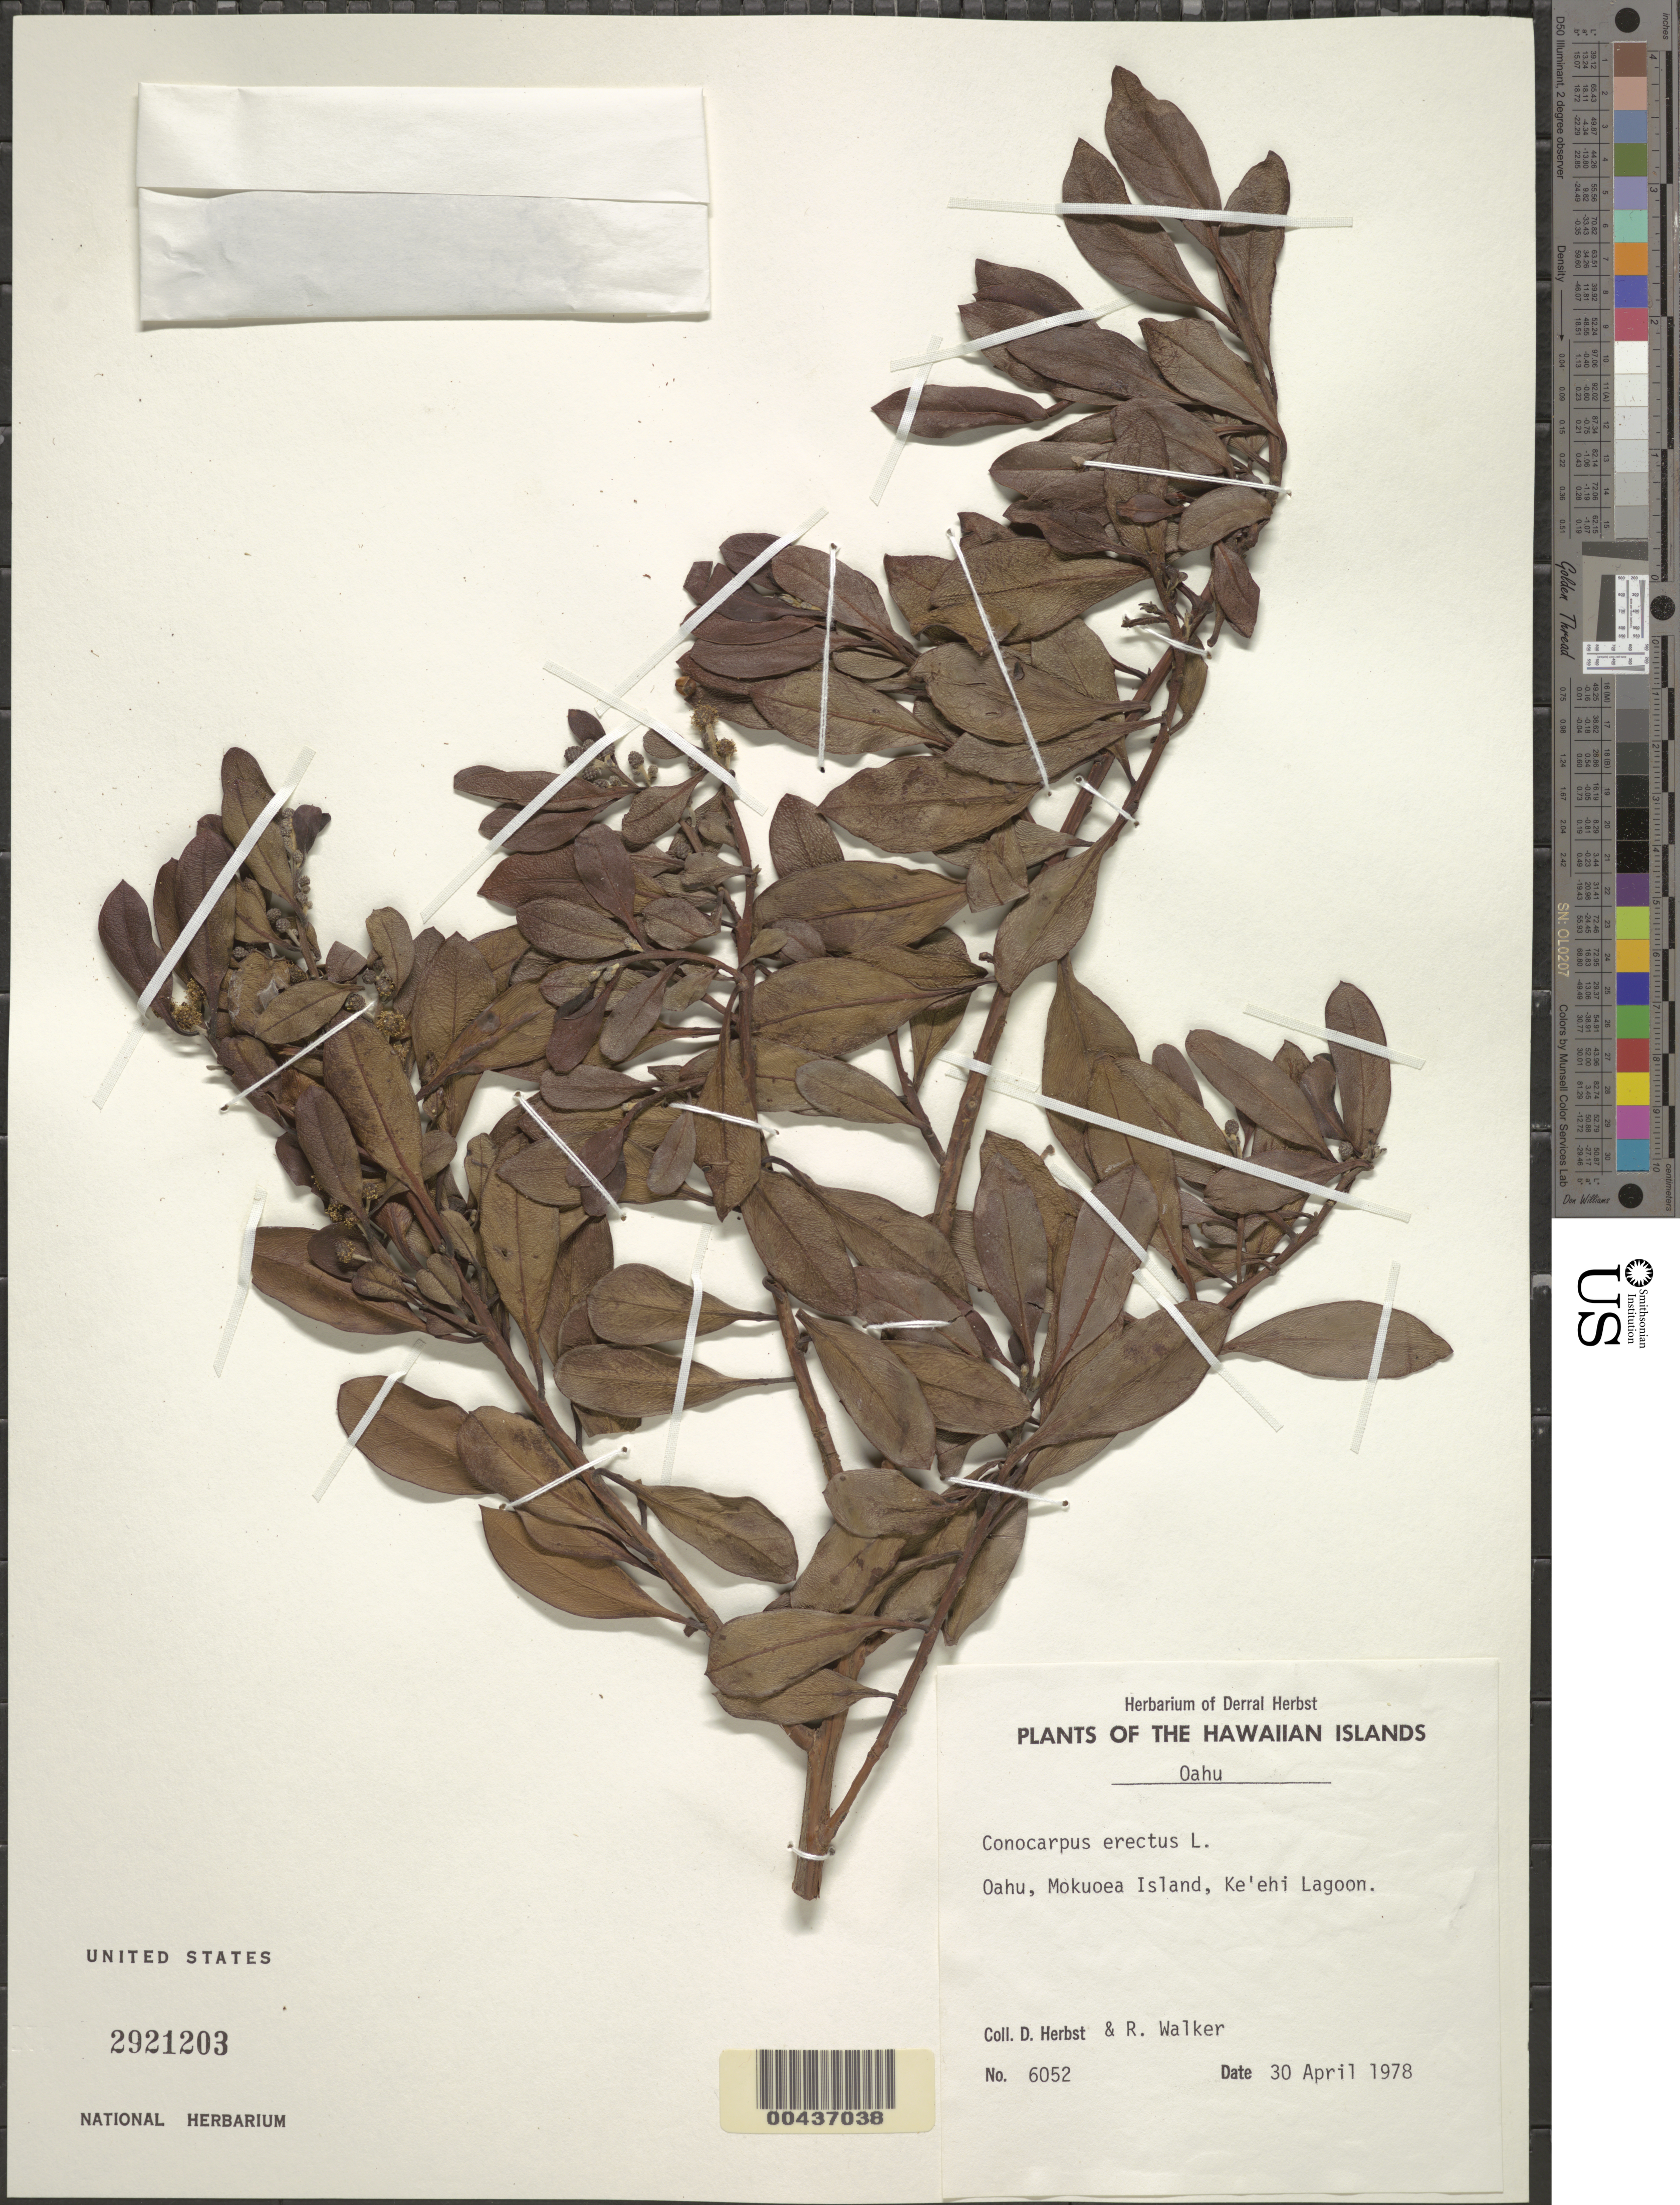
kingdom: Plantae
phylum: Tracheophyta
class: Magnoliopsida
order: Myrtales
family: Combretaceae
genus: Conocarpus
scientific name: Conocarpus erectus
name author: L.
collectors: D. R. Herbst & R. Walker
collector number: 6052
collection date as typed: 30 Apr 1978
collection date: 1978-04-30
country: United States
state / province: Hawaii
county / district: Honolulu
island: Oahu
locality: Mokuoea Island, Ke'ehi Lagoon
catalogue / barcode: US 2921203